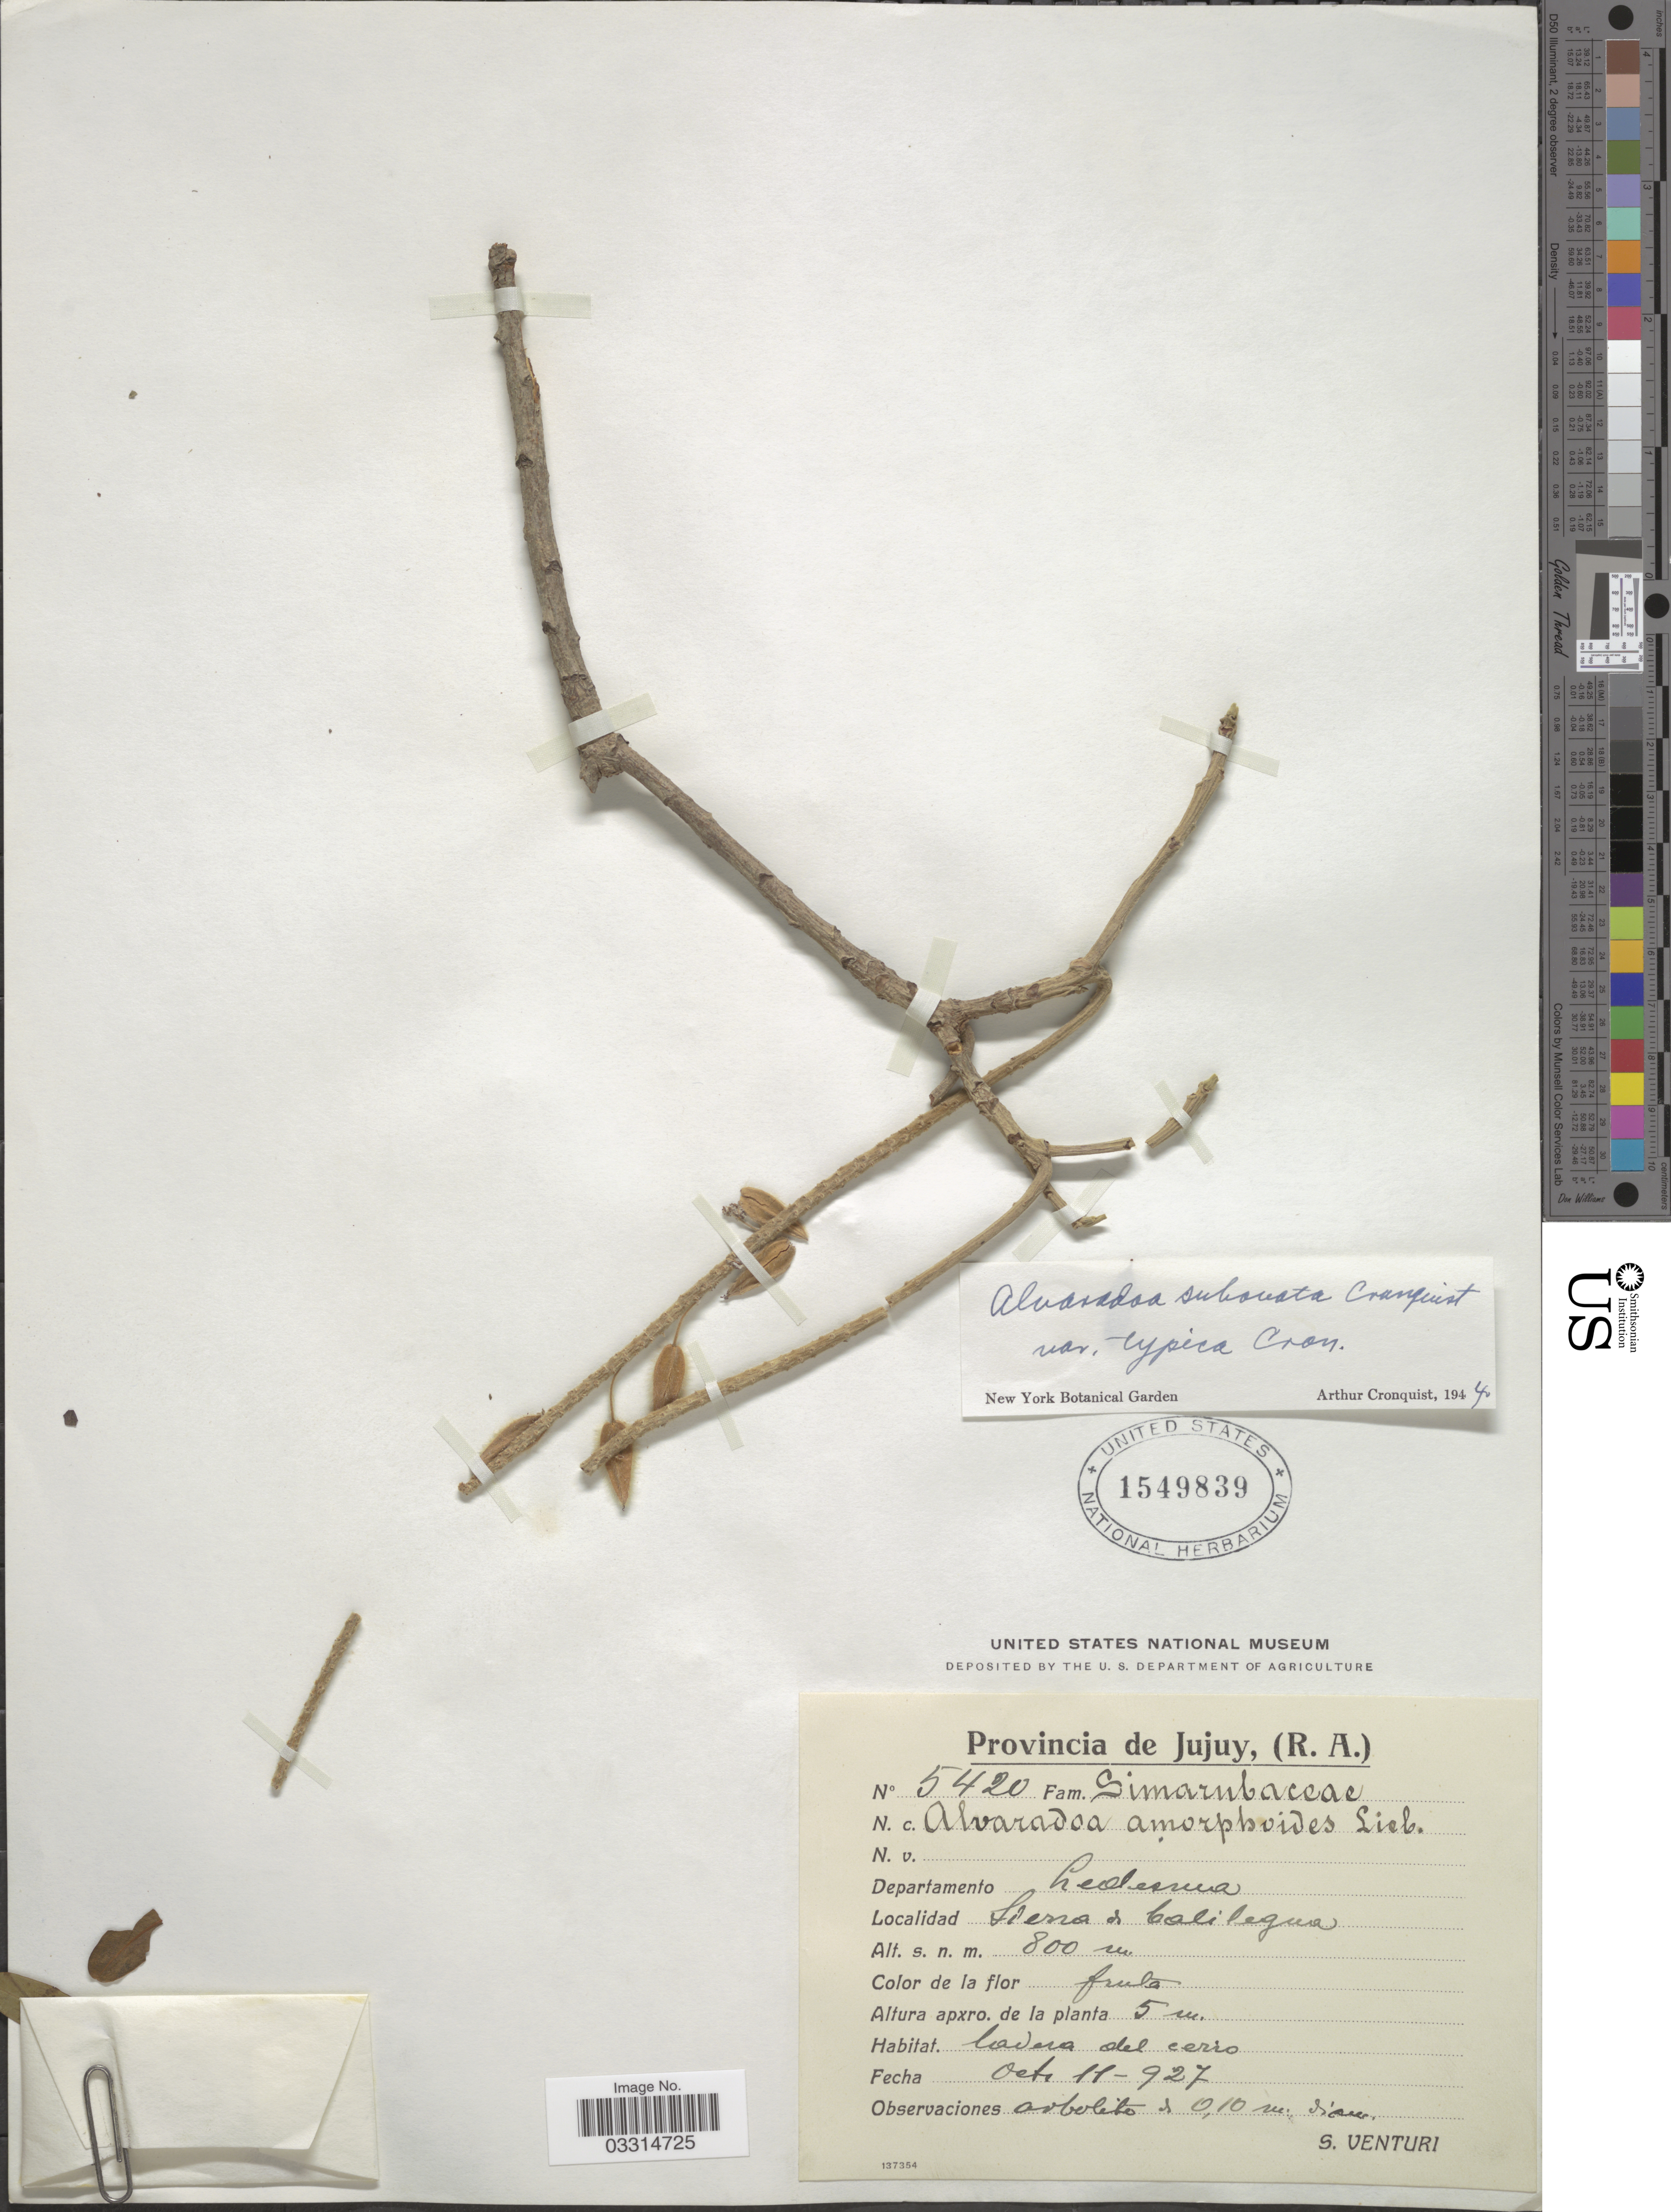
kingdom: Plantae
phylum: Tracheophyta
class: Magnoliopsida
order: Picramniales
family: Picramniaceae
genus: Alvaradoa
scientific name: Alvaradoa subovata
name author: Cronq.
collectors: S. Venturi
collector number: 5420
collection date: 1927-10-11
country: Argentina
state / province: Jujuy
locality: Departamento Ledesma, Sierra de Calilegua.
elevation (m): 800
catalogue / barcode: US 1549839